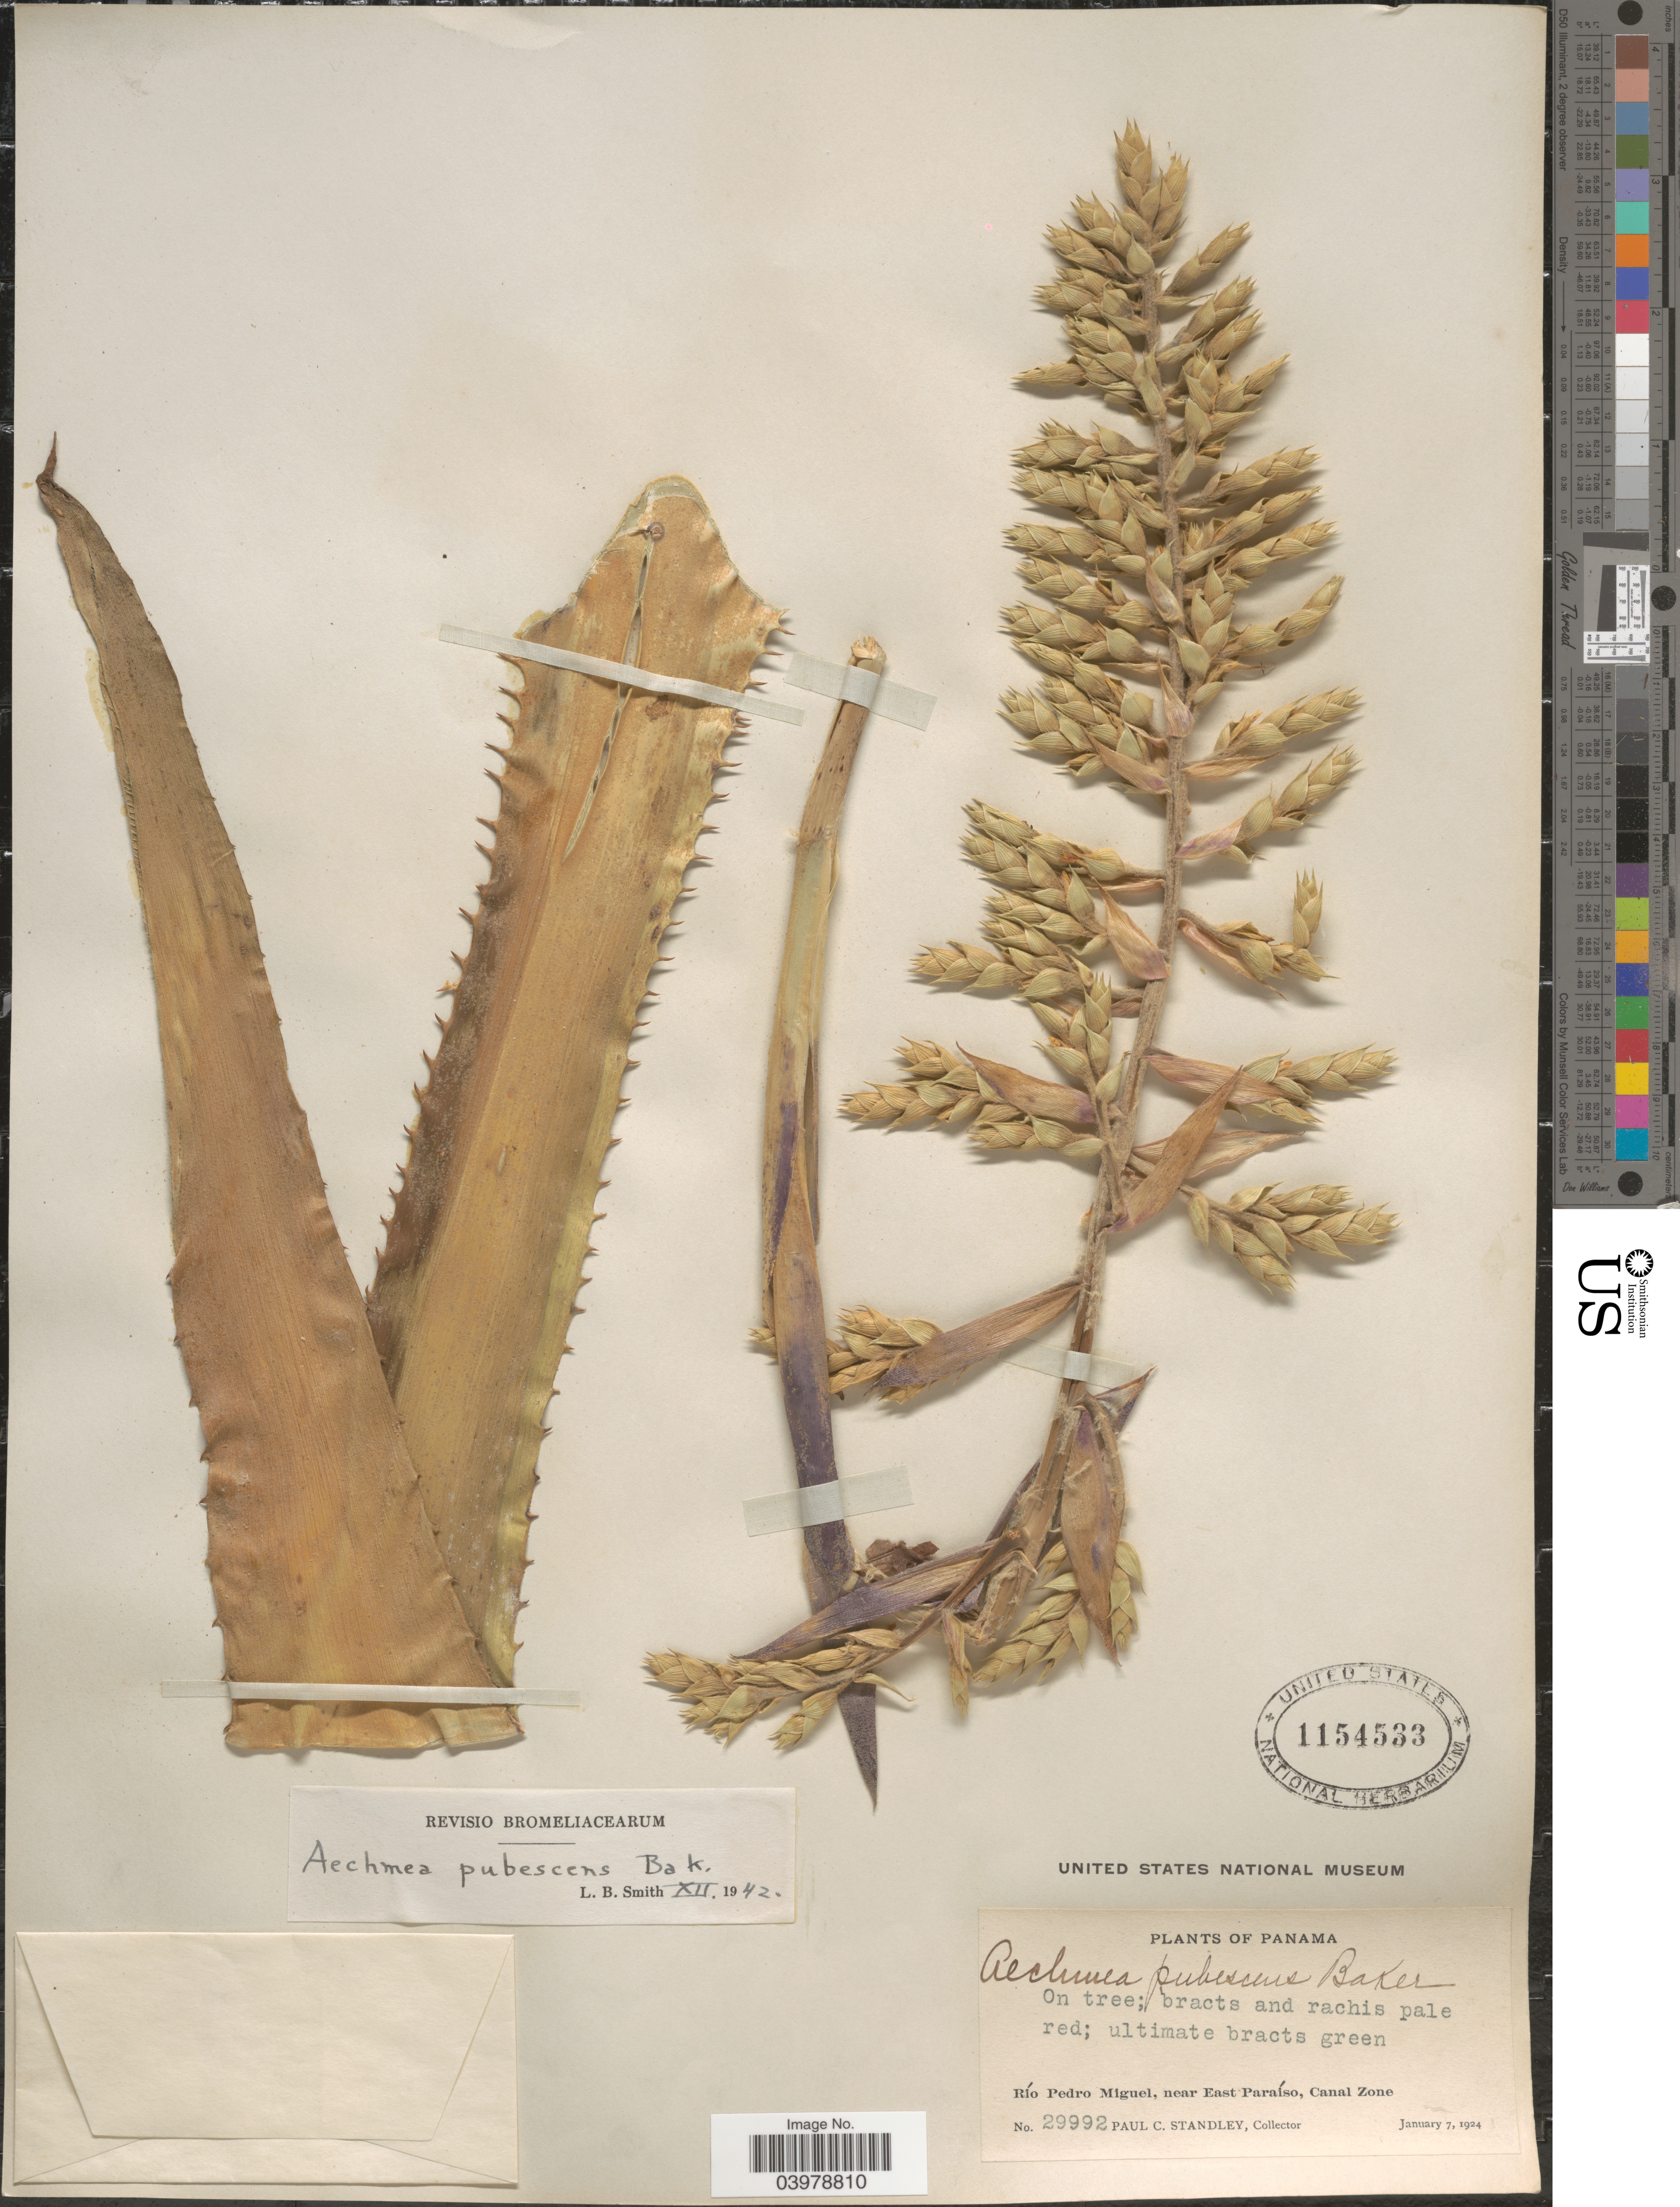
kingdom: Plantae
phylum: Tracheophyta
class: Liliopsida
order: Poales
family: Bromeliaceae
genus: Aechmea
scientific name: Aechmea pubescens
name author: Baker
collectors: P. C. Standley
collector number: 29992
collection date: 1924-01-07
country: Panama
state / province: Colón / Panamá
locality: Río Pedro Miguel, near East Paraíso, Canal Zone.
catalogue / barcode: US 1154533